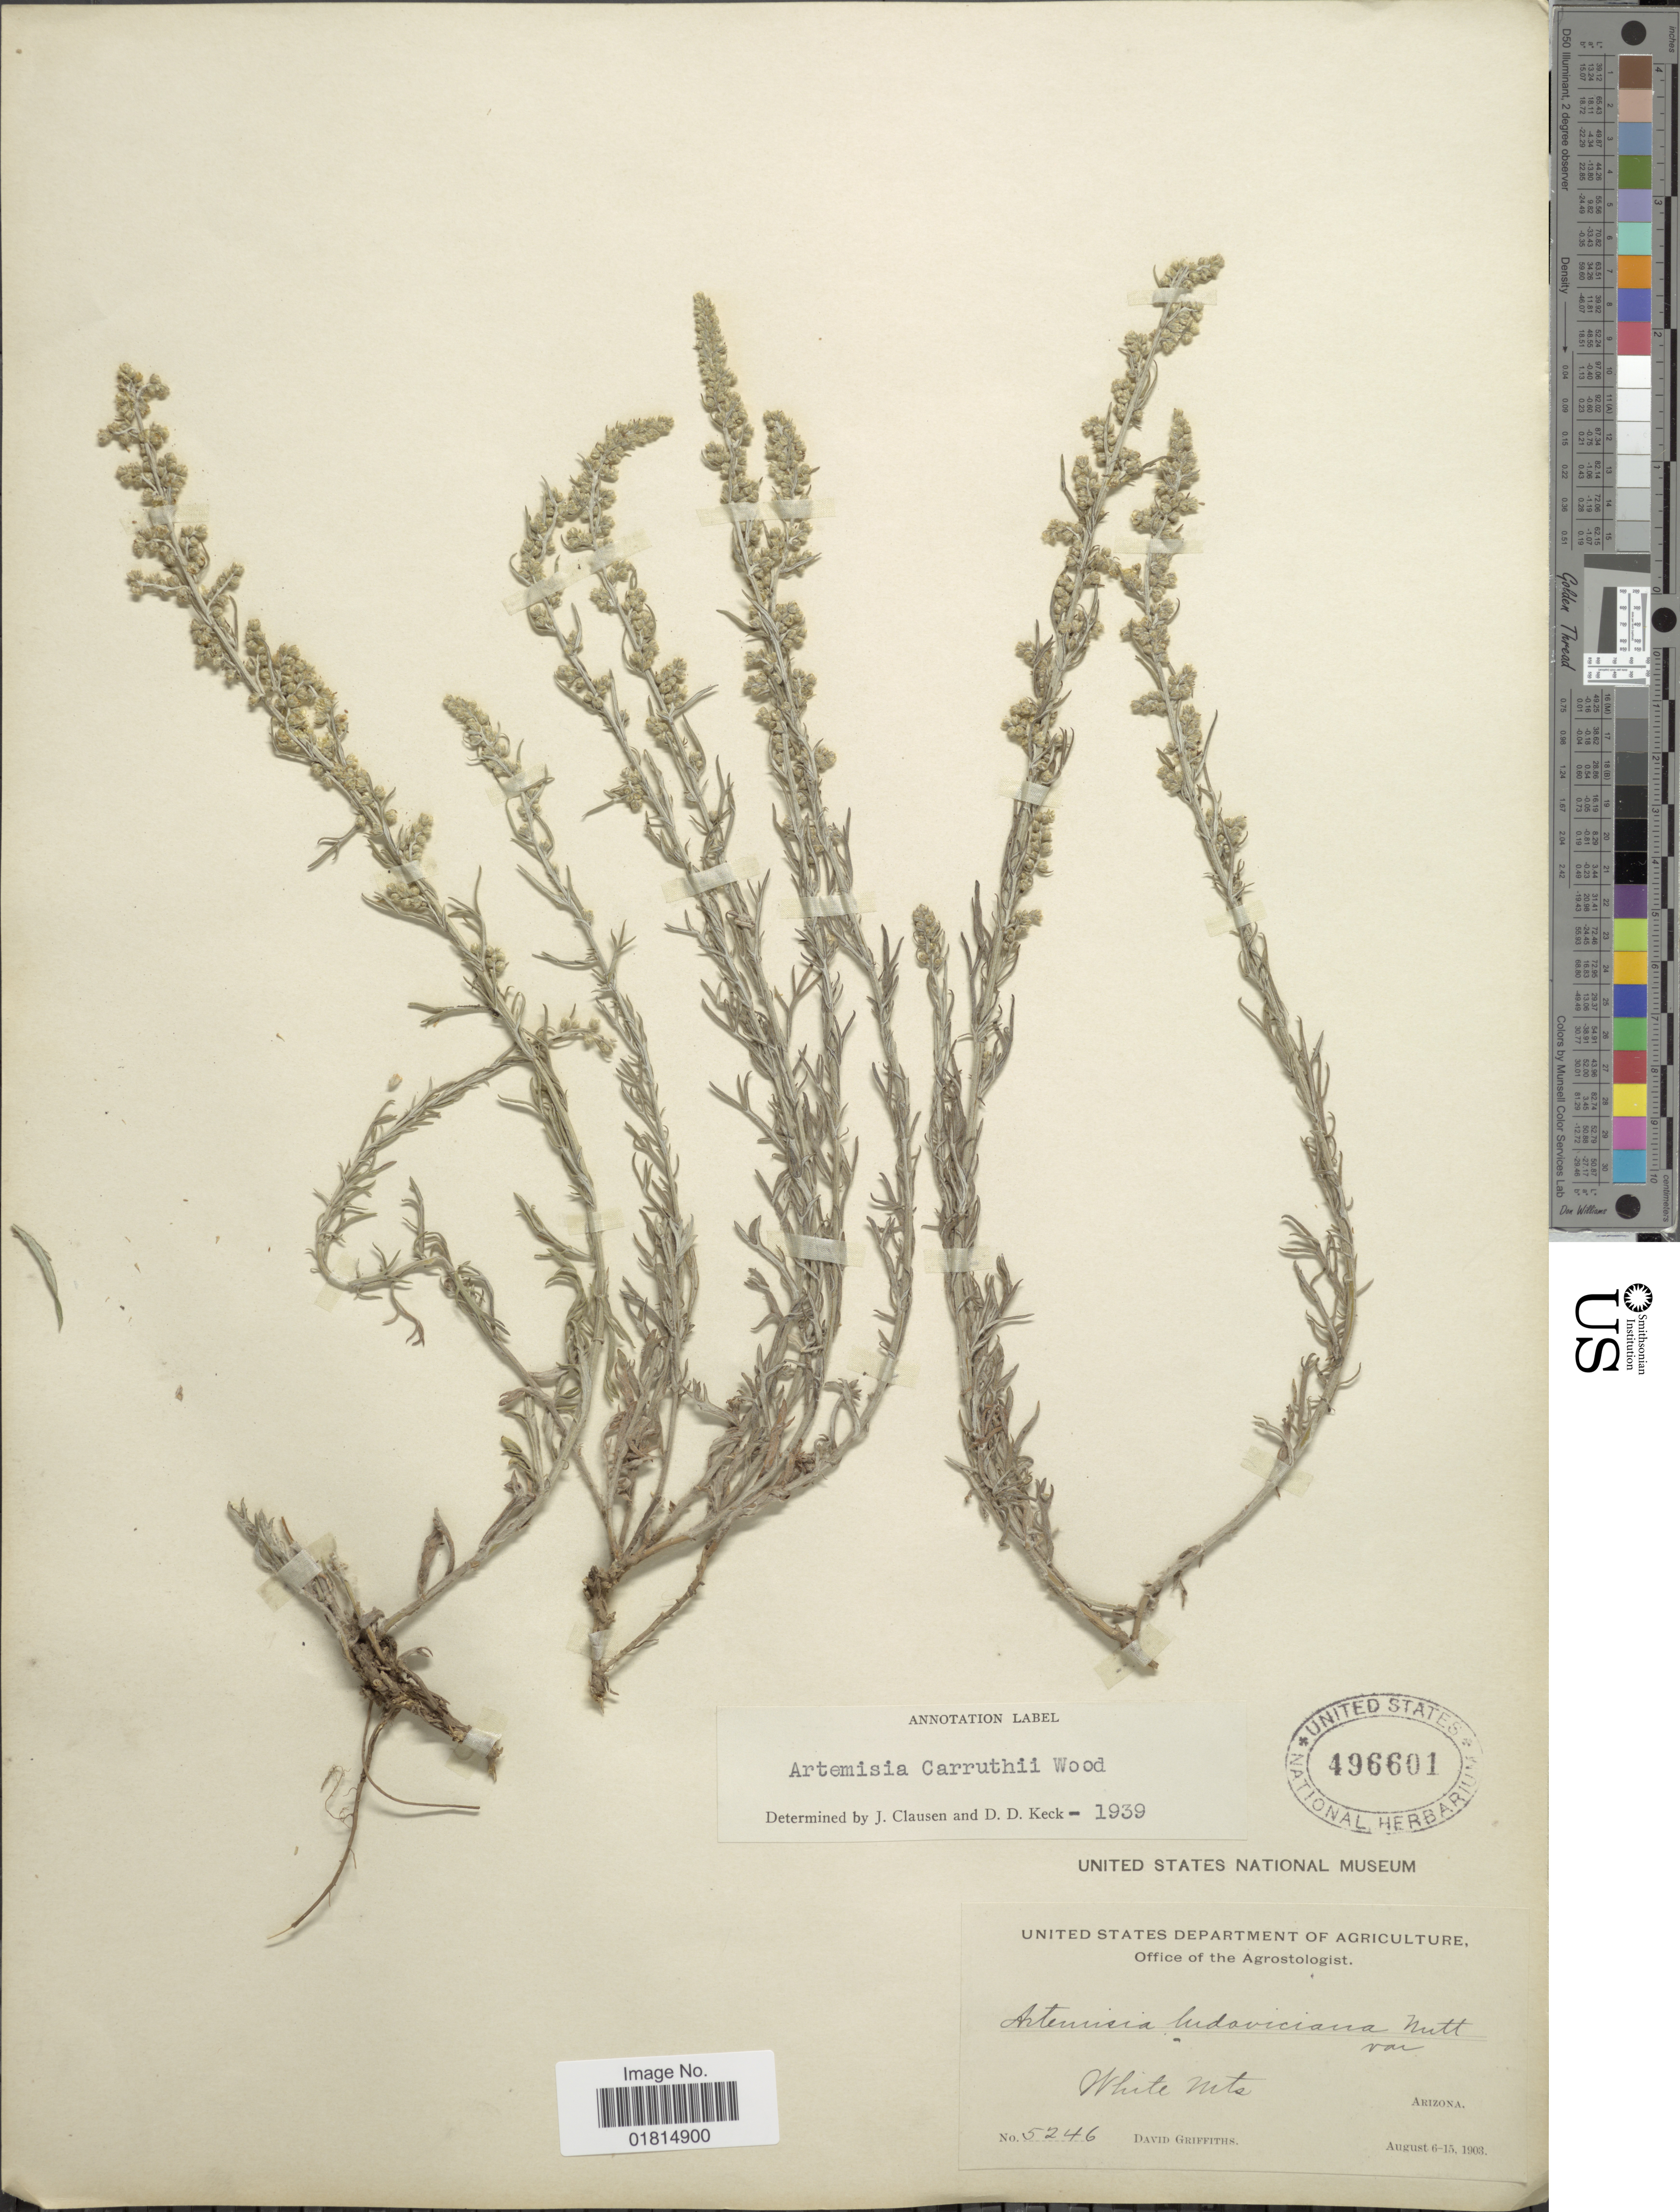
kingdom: Plantae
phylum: Tracheophyta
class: Magnoliopsida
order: Asterales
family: Asteraceae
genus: Artemisia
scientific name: Artemisia carruthii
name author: Alph. Wood ex Carruth.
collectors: D. Griffiths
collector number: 5246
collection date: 1903-08-06/1903-08-15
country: United States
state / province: Arizona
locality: White Mts., Arizona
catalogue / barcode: US 496601